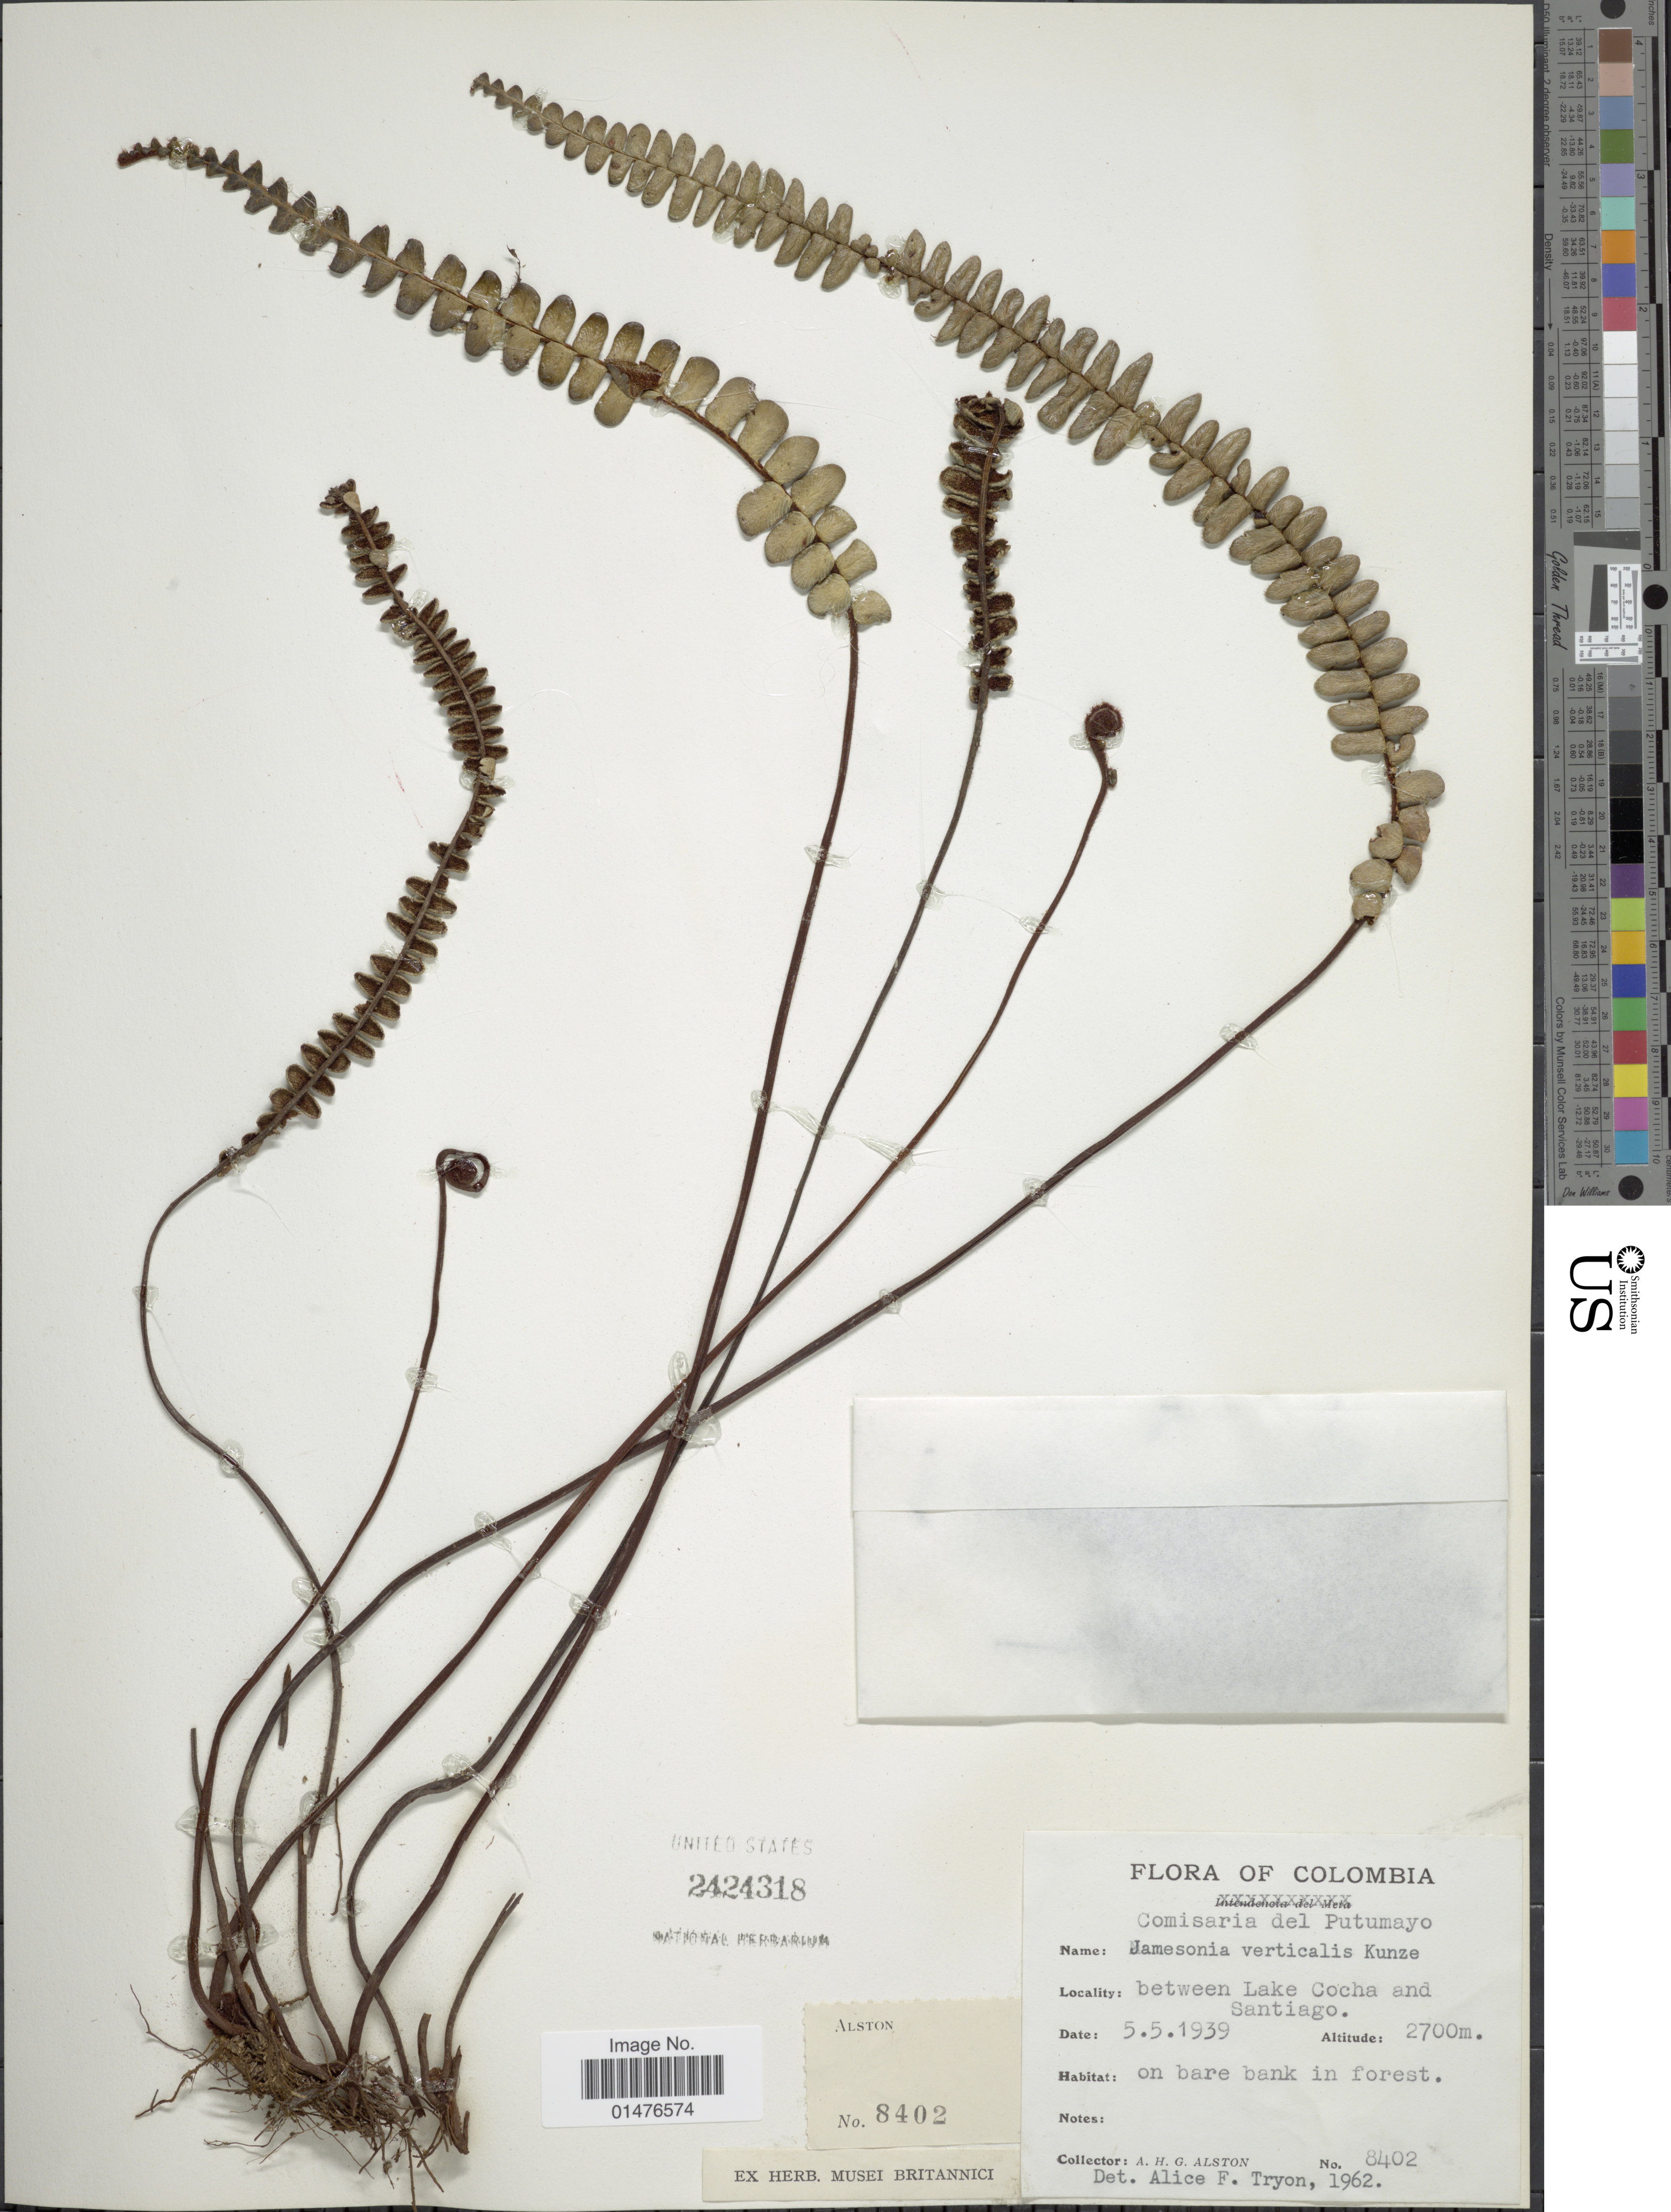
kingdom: Plantae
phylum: Tracheophyta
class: Polypodiopsida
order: Polypodiales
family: Pteridaceae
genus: Jamesonia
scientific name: Jamesonia verticalis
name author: Kunze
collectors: A. H. Alston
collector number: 8402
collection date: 1939-05-05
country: Colombia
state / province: Putumayo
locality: Comisaria del Putumayo, between Lake Cocha and Santiago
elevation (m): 2700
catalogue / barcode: US 2424318